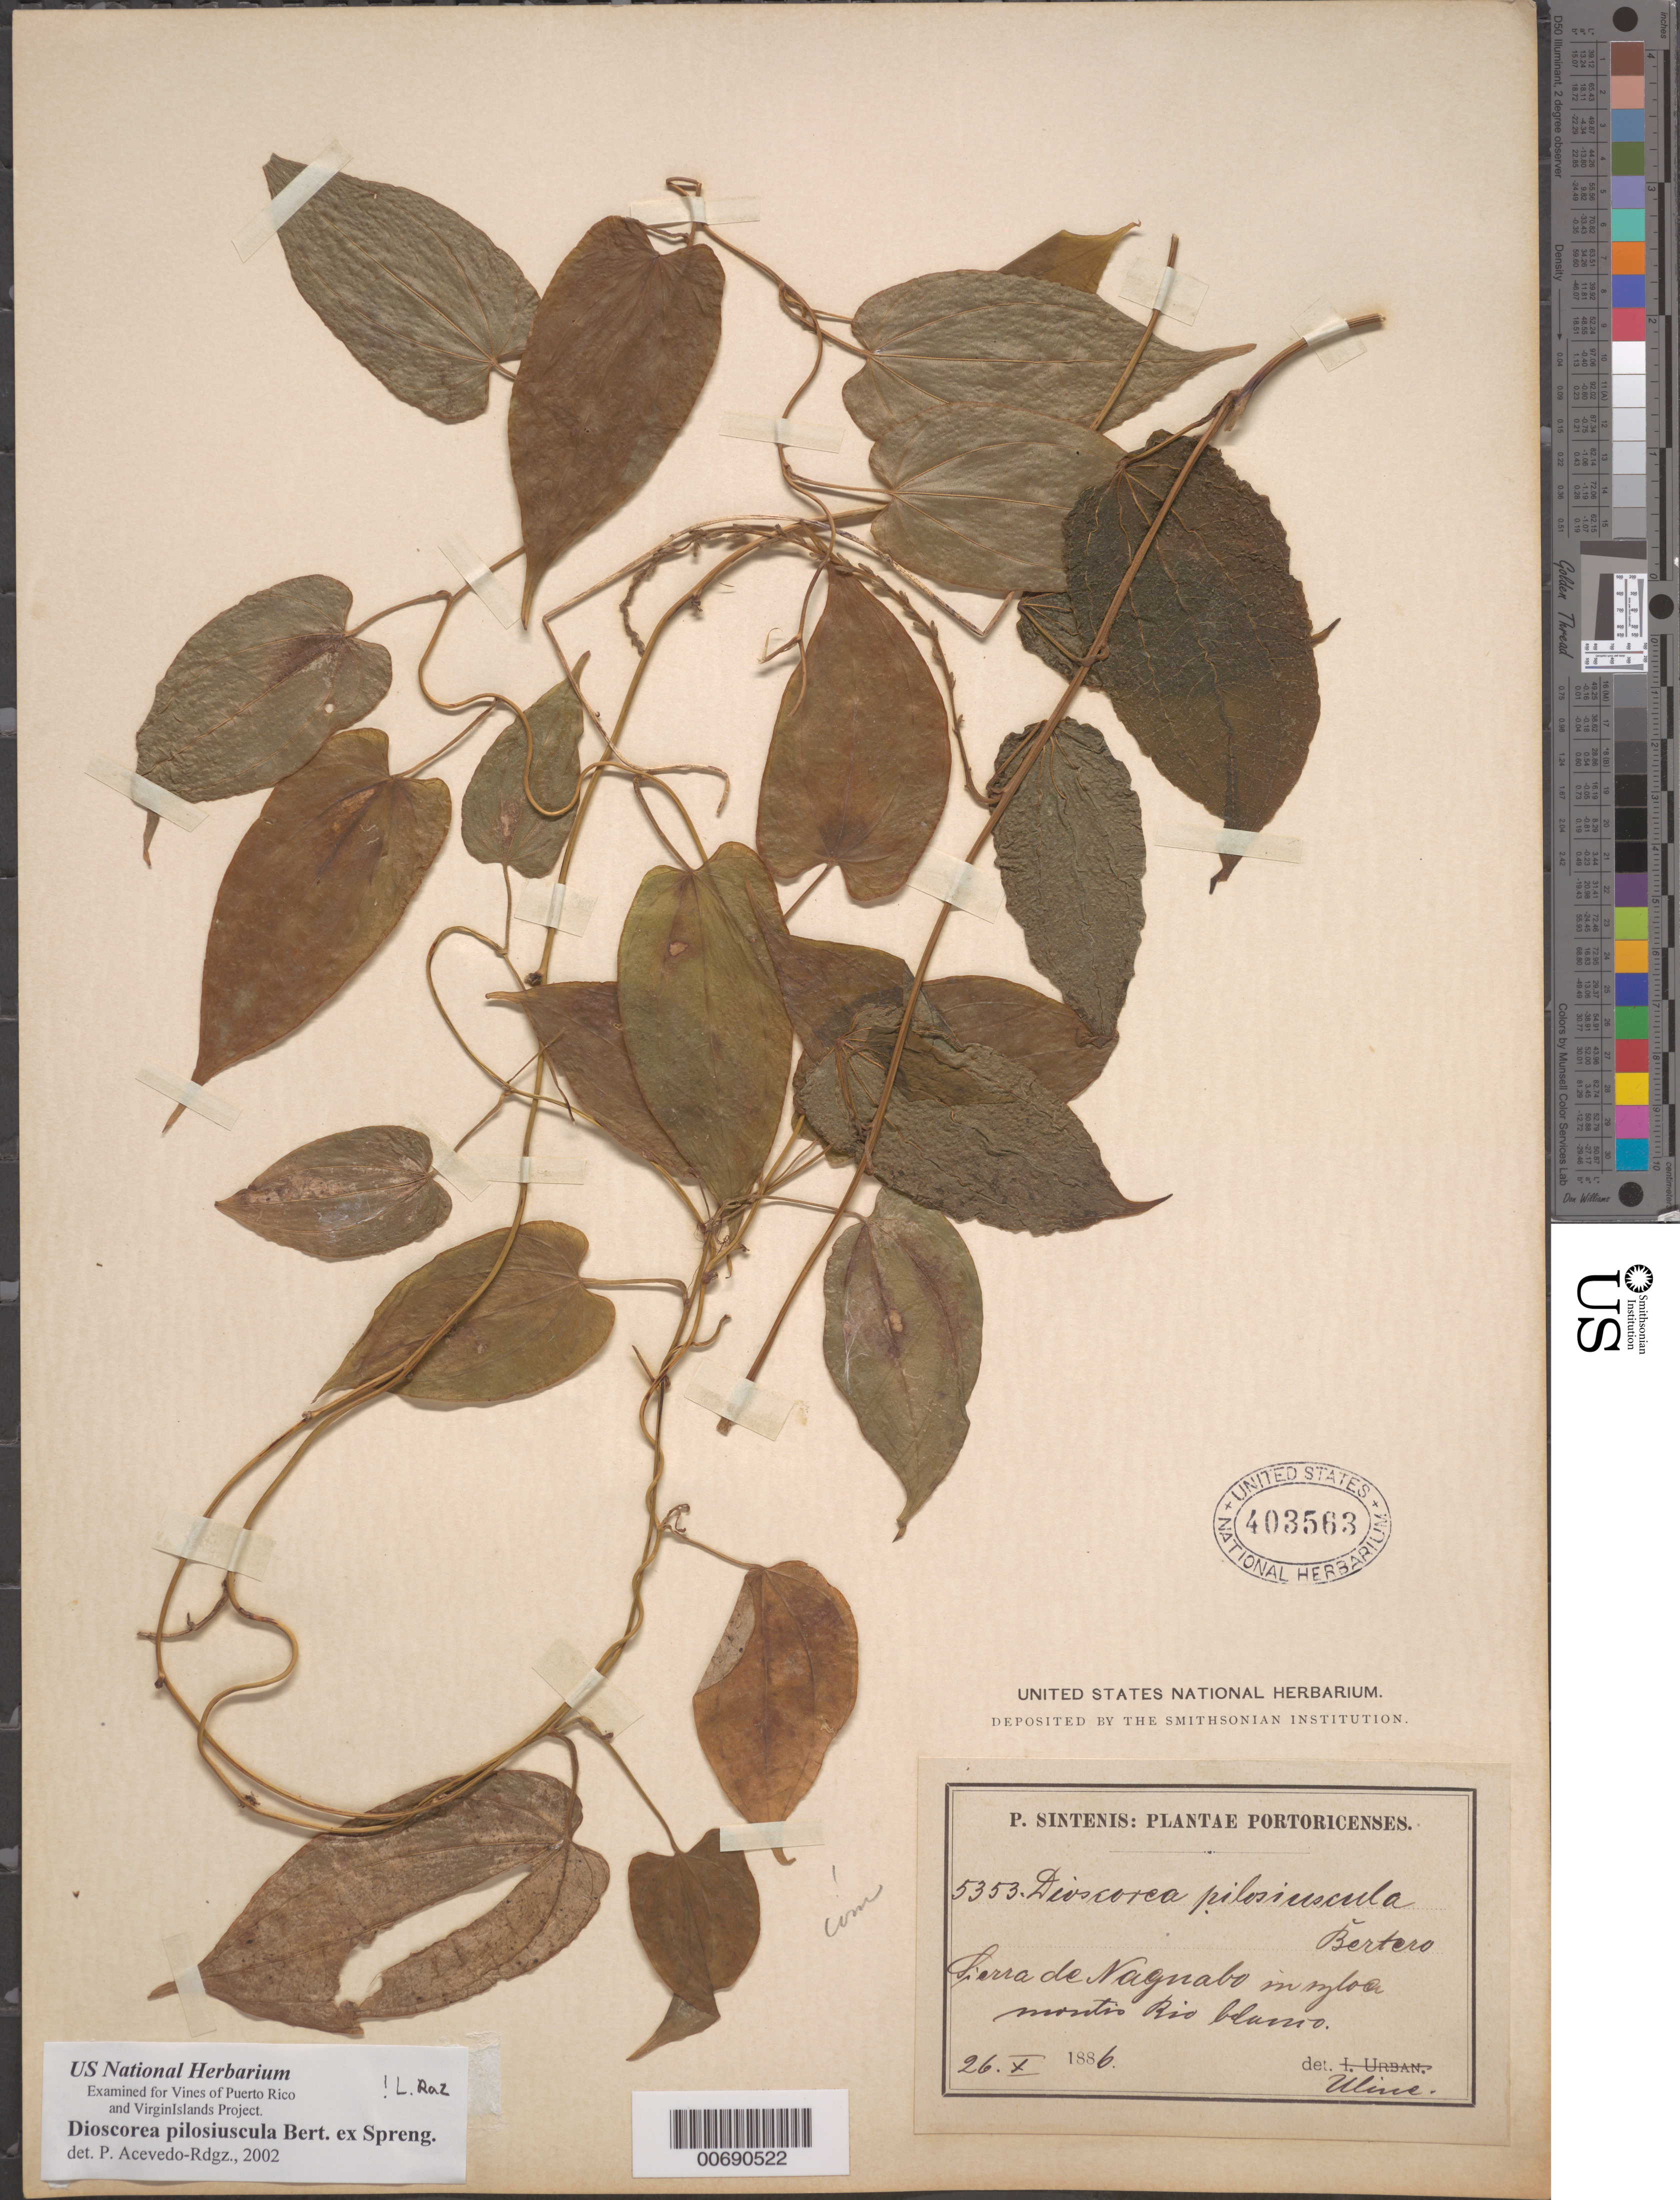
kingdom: Plantae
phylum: Tracheophyta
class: Liliopsida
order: Dioscoreales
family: Dioscoreaceae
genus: Dioscorea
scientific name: Dioscorea pilosiuscula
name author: Bertero ex Spreng.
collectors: P. Sintenis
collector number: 5353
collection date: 1886-10-26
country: Puerto Rico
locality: Sierra de Nagnabo in sylva montis Rio blanco.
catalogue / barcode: US 403563